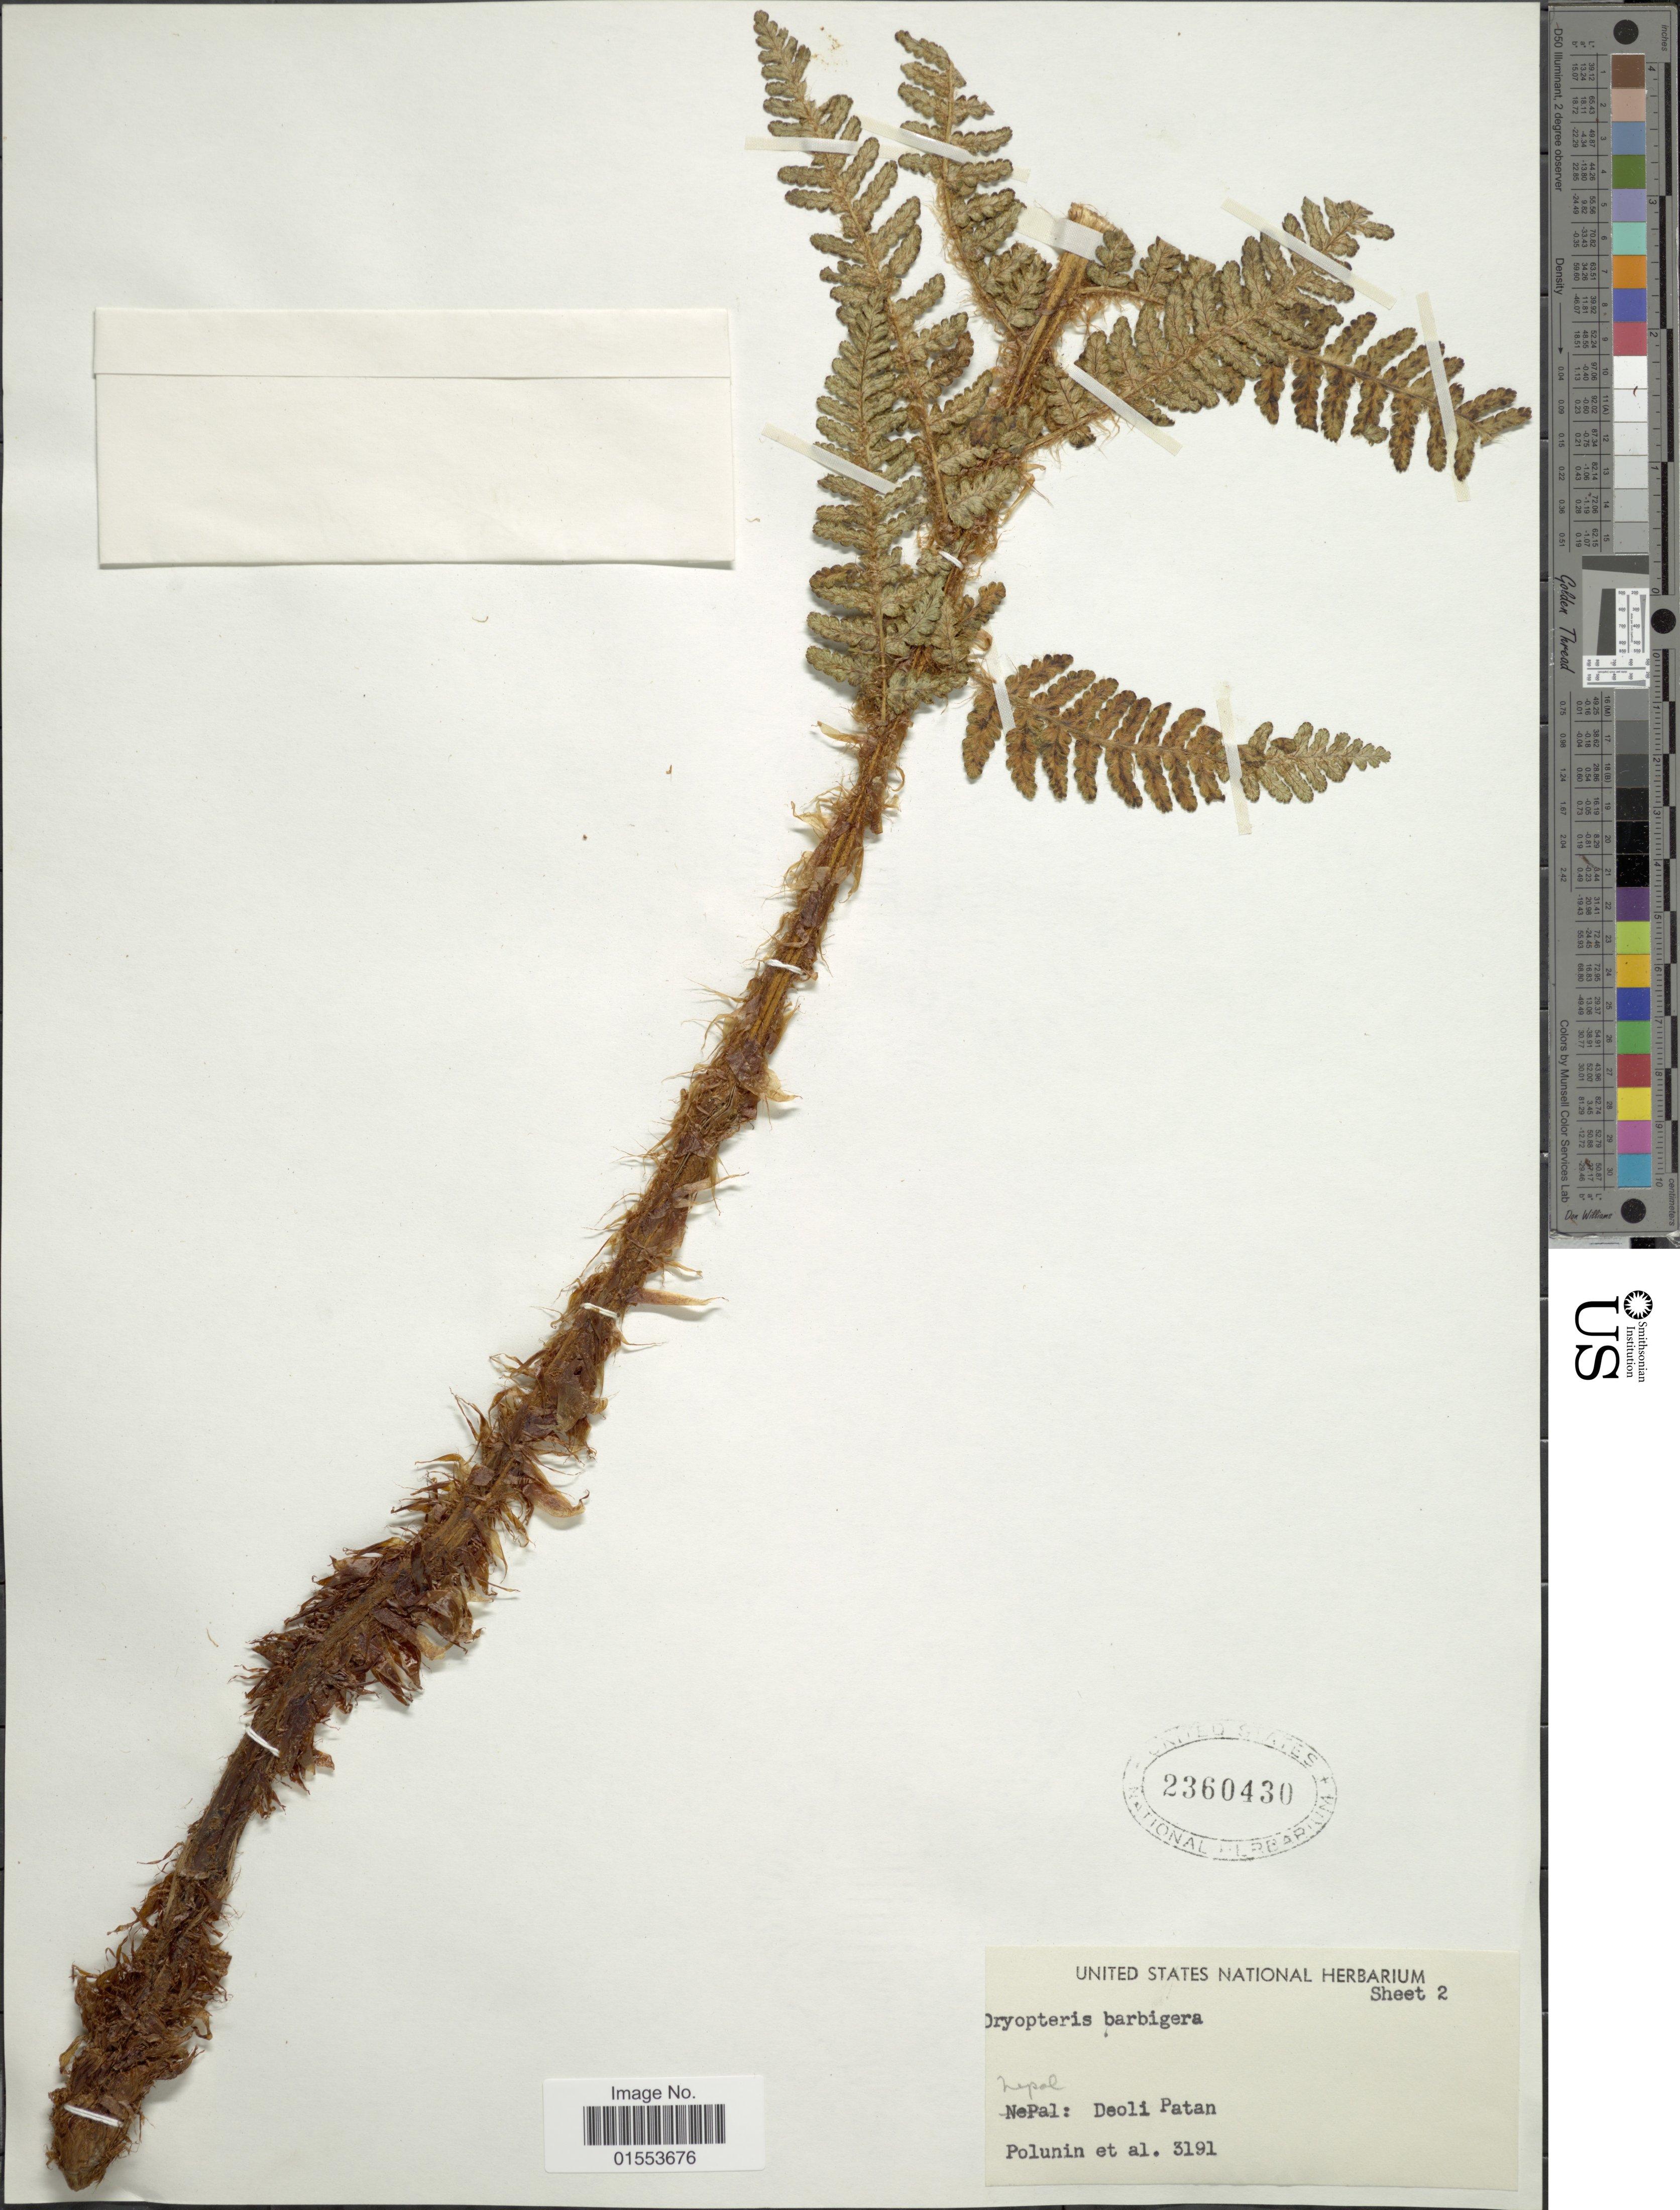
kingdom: Plantae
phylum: Tracheophyta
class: Polypodiopsida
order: Polypodiales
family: Dryopteridaceae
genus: Dryopteris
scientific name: Dryopteris barbigera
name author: (Hook.) Kuntze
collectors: O. V. Polunin & et al.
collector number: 3191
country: Nepal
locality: Nepal: Deoli Patan.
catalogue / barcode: US 2360430